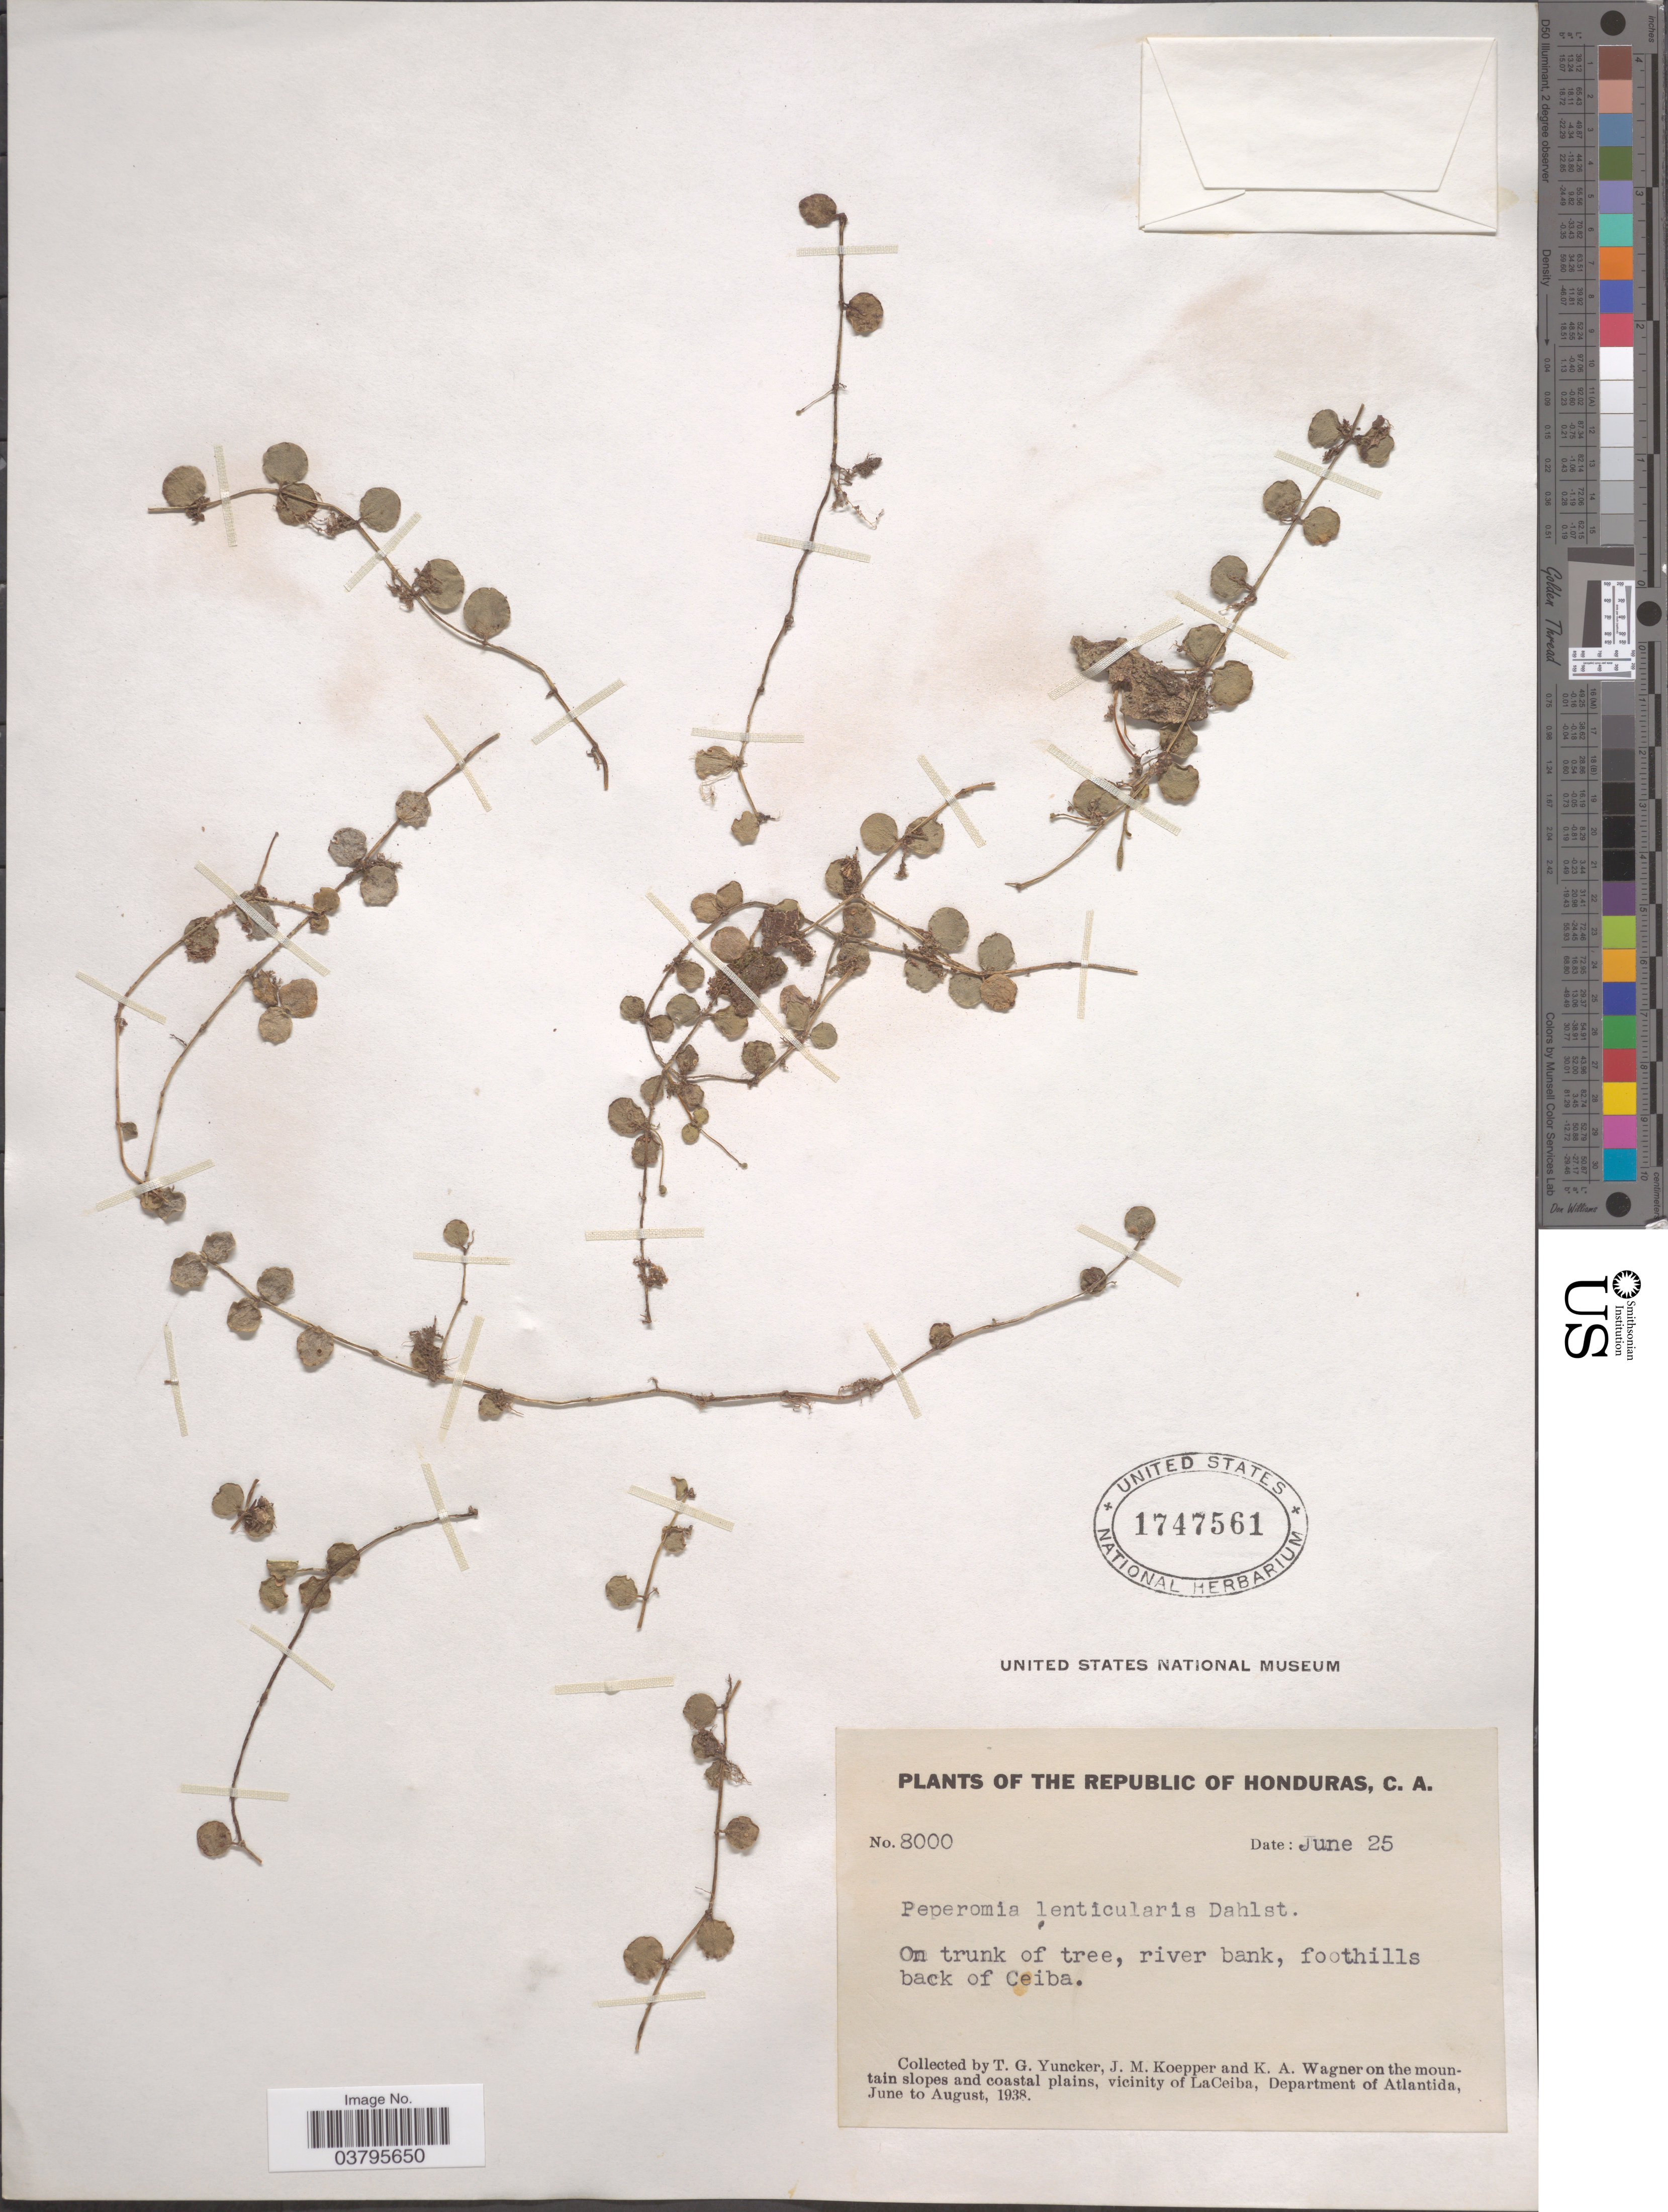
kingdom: Plantae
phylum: Tracheophyta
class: Magnoliopsida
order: Piperales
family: Piperaceae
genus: Peperomia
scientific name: Peperomia lenticularis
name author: Dahlst.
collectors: T. G. Yuncker, J. M. Koepper & K. A. Wagner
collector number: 8000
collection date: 1938-06-25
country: Honduras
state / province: Atlantida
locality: The Republic of Honduras. Foothills back of Ceiba. On the mountain slopes and coastal plains, vicinity of LaCeiba, Department of Atlantida.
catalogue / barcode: US 1747561